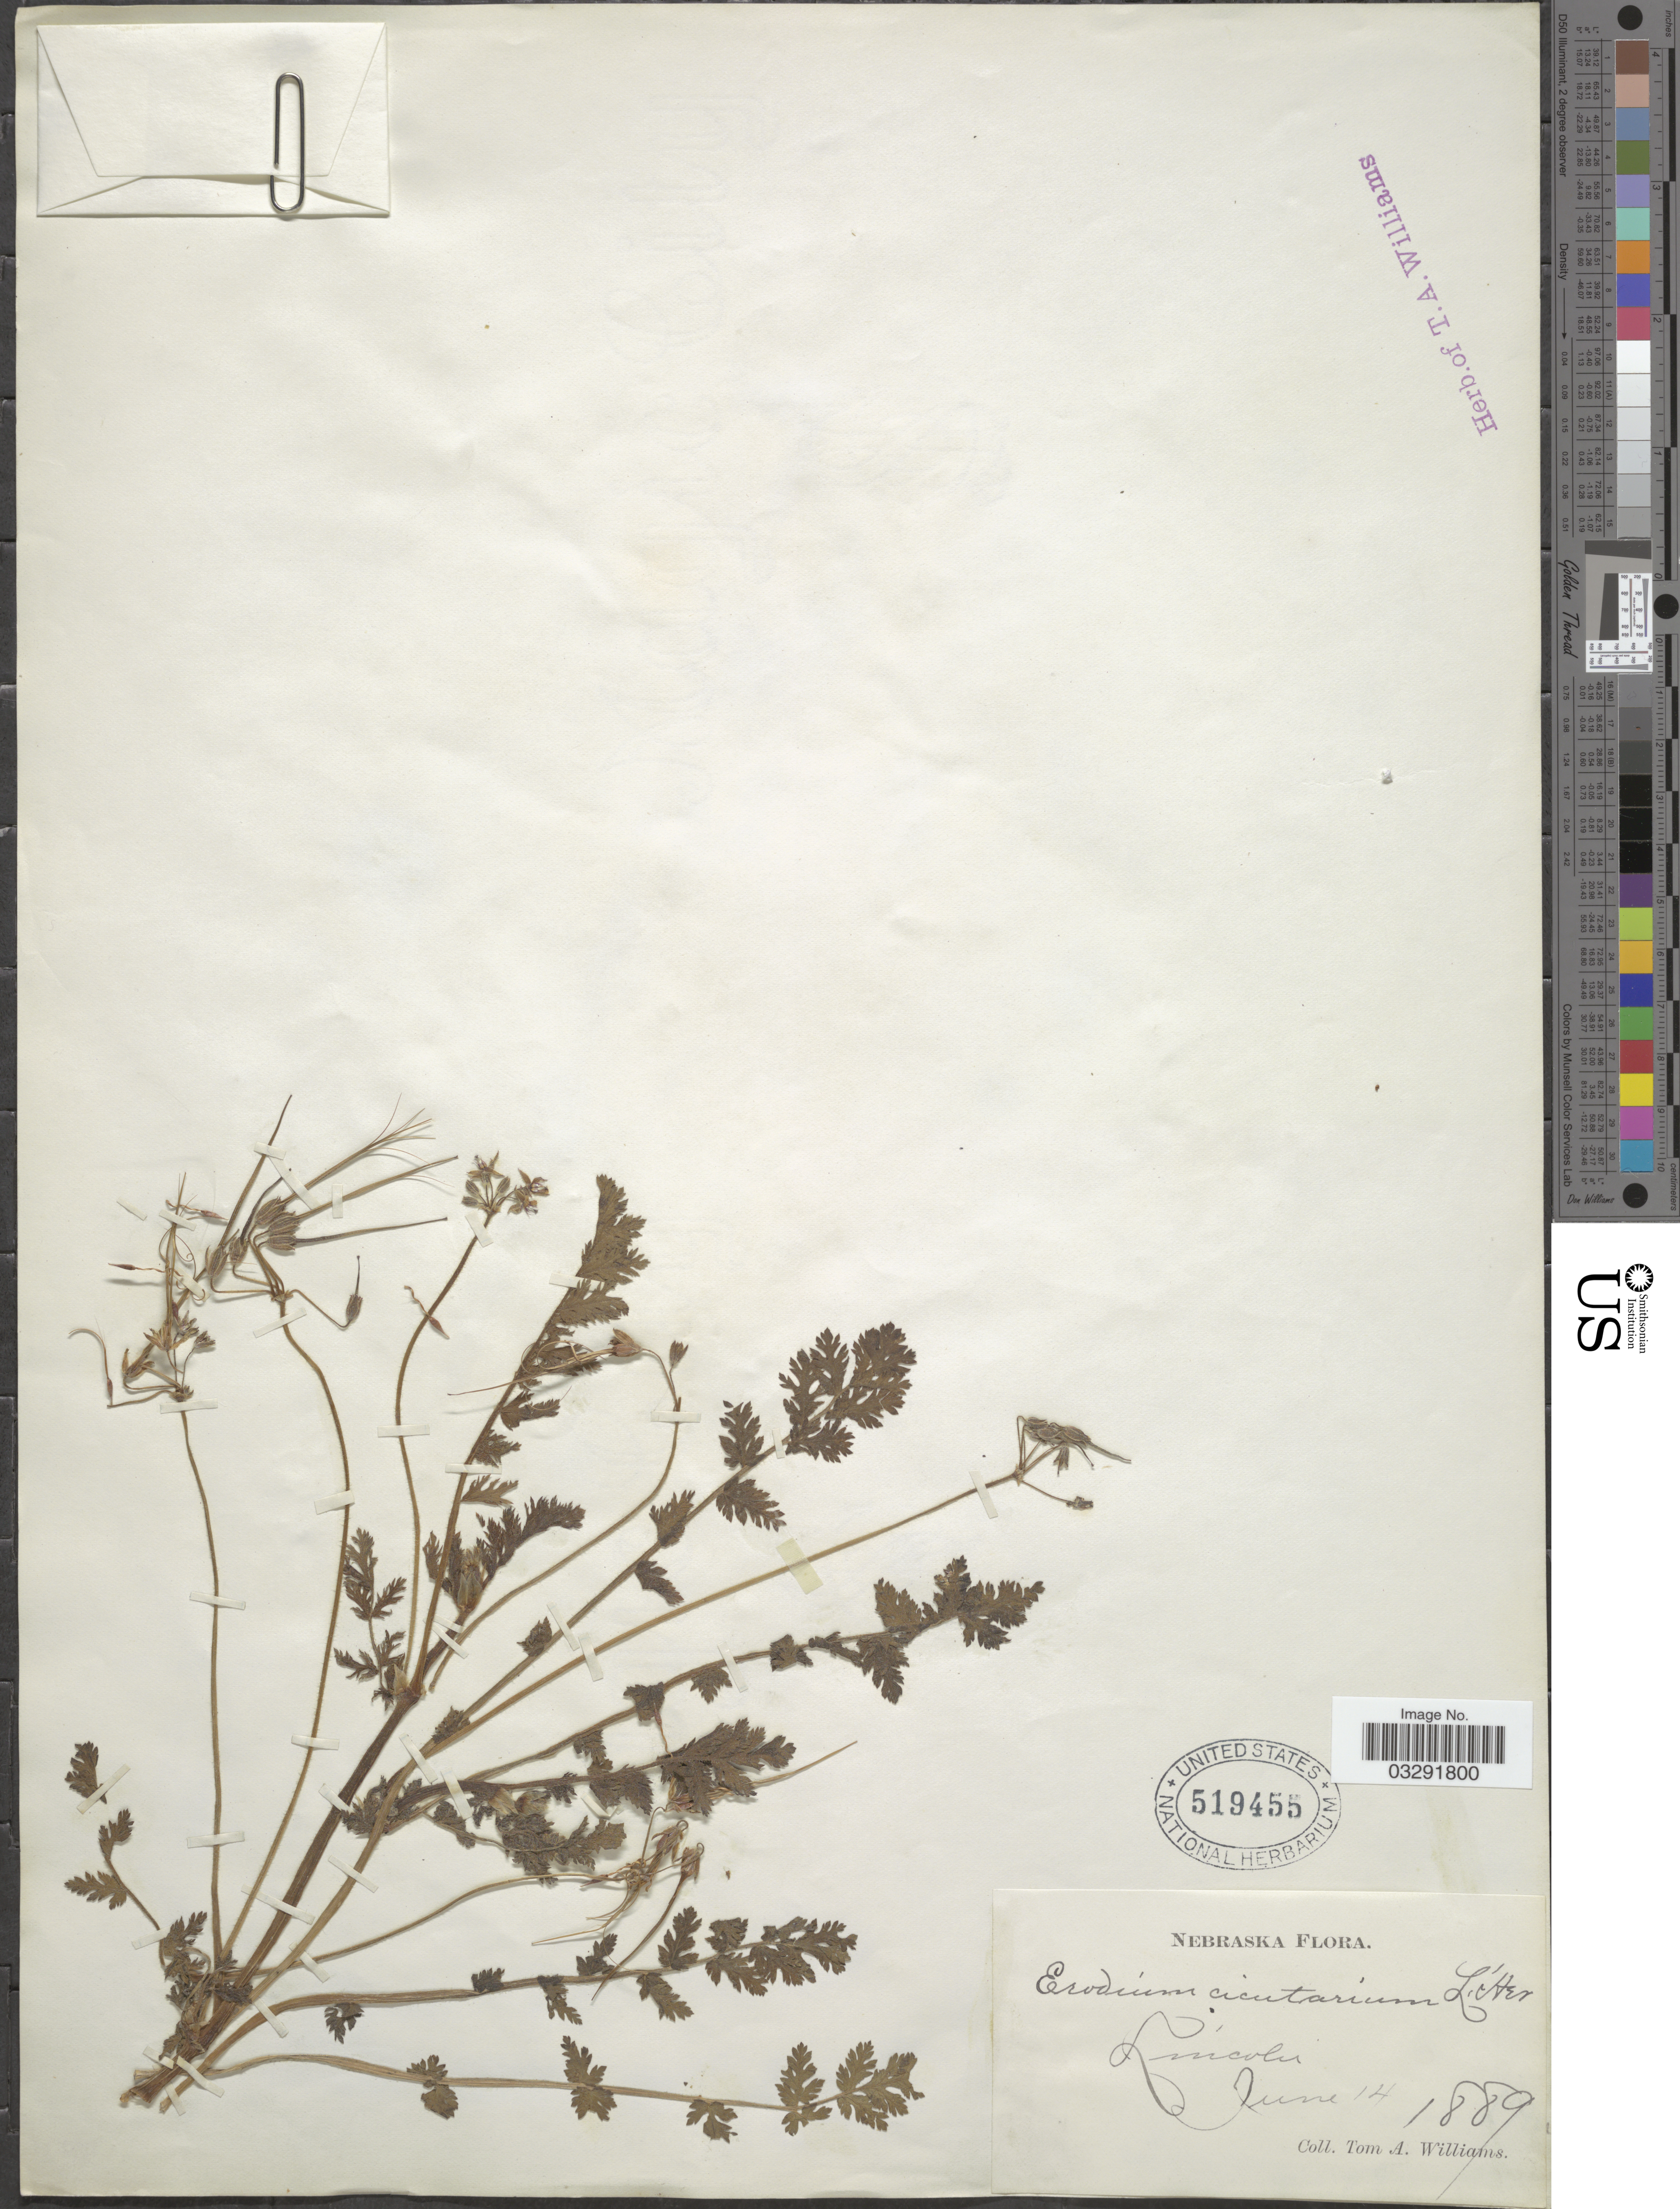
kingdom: Plantae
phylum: Tracheophyta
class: Magnoliopsida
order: Geraniales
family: Geraniaceae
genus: Erodium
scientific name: Erodium cicutarium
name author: (L.) L'Hér.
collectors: T. Williams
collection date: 1889-06-14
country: United States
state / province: Nebraska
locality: Lincoln.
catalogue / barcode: US 519455